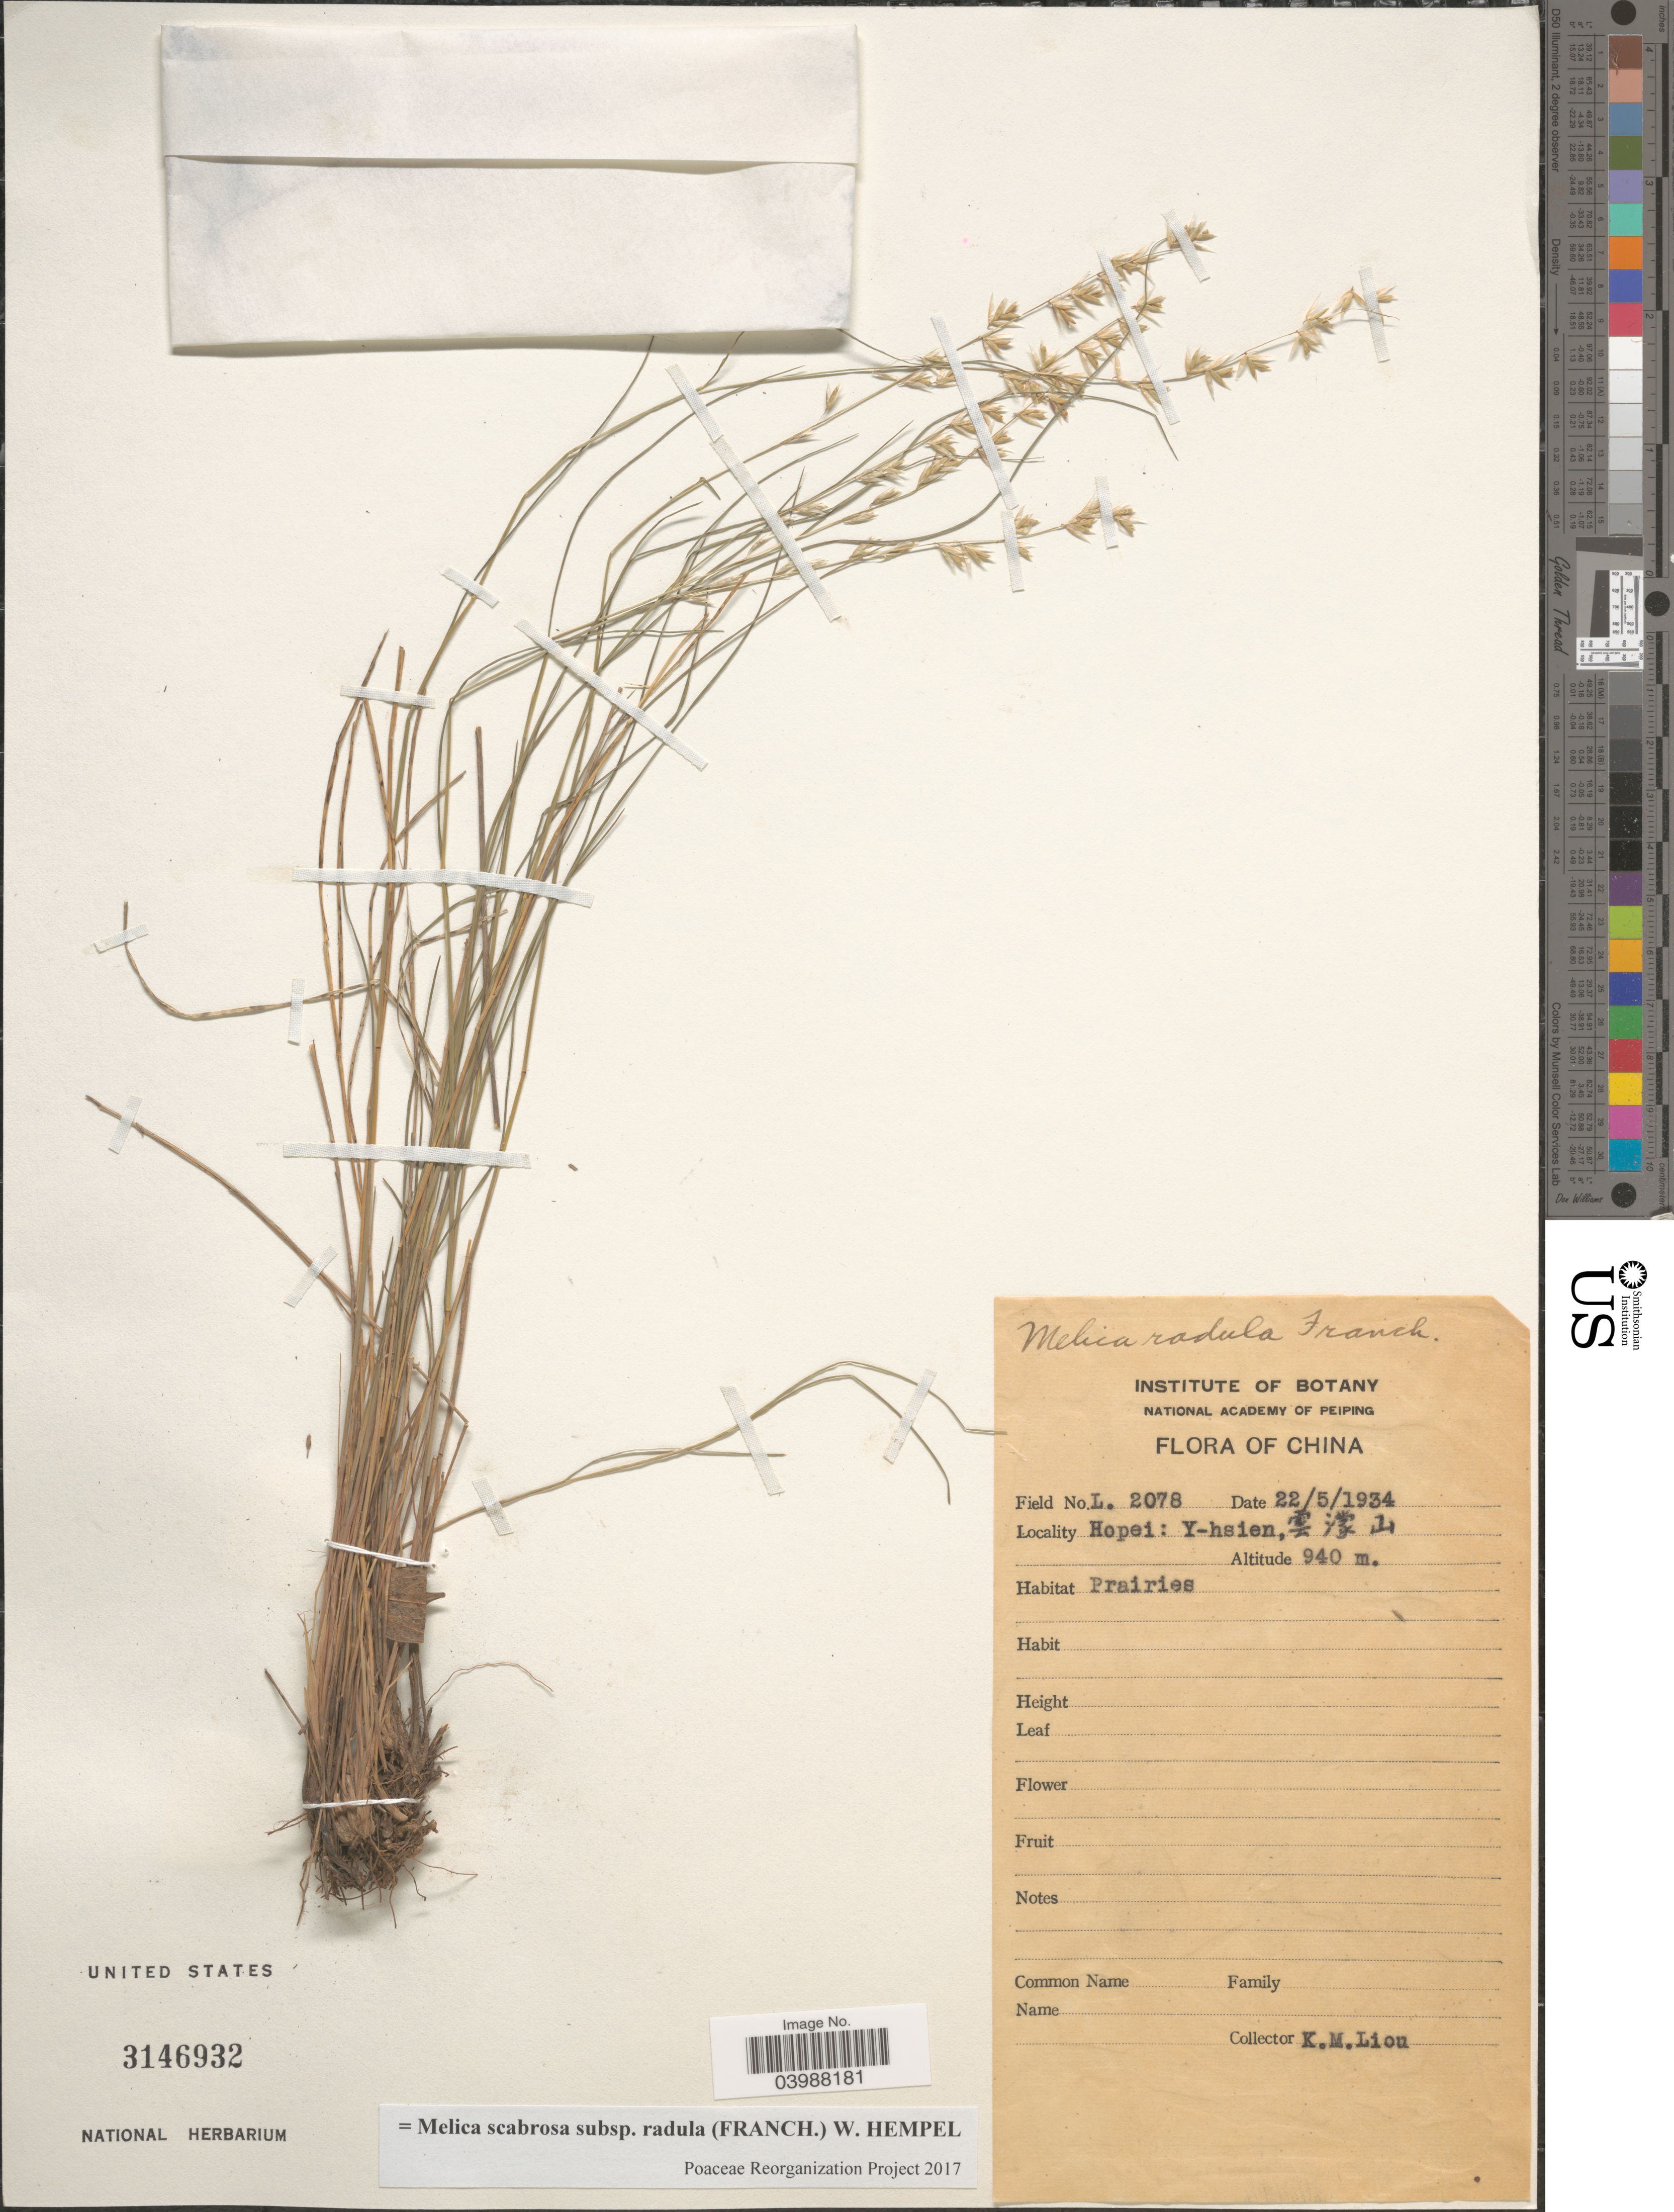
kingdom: Plantae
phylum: Tracheophyta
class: Liliopsida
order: Poales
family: Poaceae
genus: Melica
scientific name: Melica scabrosa subsp. radula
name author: (Franch.) W. Hempel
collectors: K. M. Liou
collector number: L2078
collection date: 1934-05-22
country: China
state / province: Hebei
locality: Hopei: Y-hsien, X.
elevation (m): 940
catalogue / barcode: US 3146932